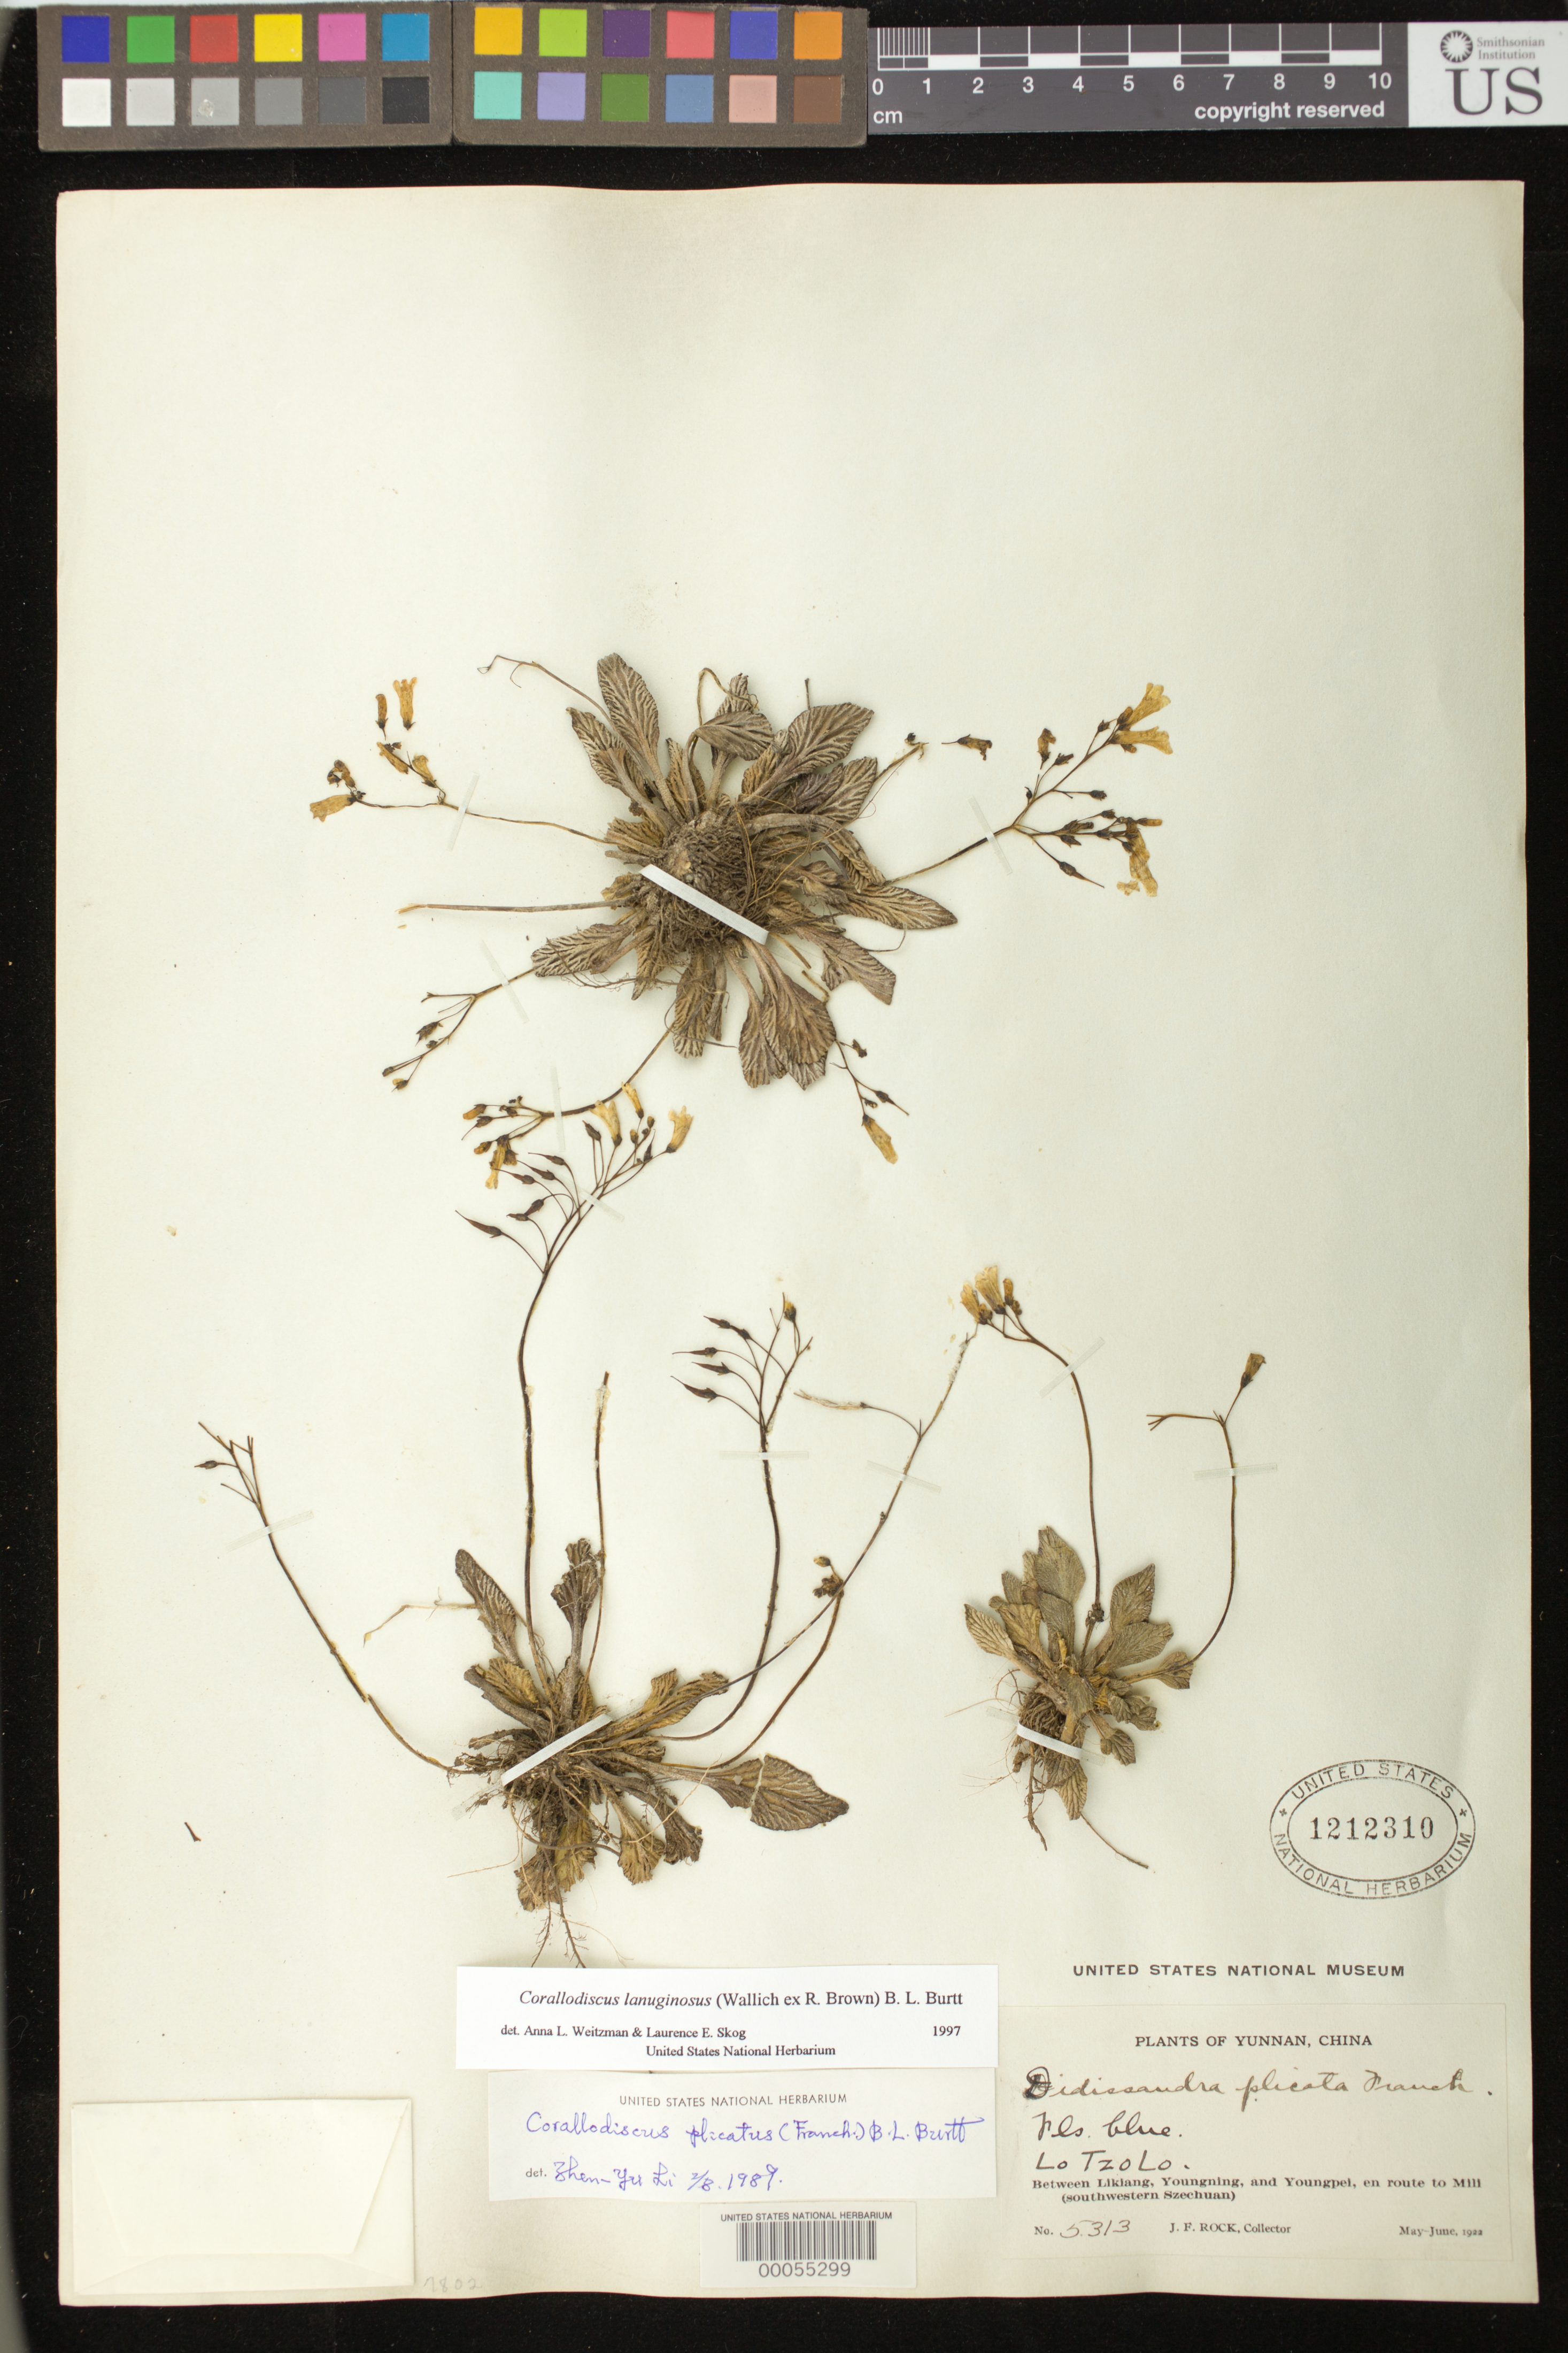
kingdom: Plantae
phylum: Tracheophyta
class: Magnoliopsida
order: Lamiales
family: Gesneriaceae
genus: Corallodiscus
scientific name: Corallodiscus plicatus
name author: (Franch.) B.L. Burtt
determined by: Zhen-yu, L.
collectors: J. F. Rock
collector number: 5313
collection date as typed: May-Jun 1922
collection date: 1922-05/1922-06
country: China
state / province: Yunnan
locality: Lo tzo lo, between likiang, youngning, and youngpei, en route to mili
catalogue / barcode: US 1212310